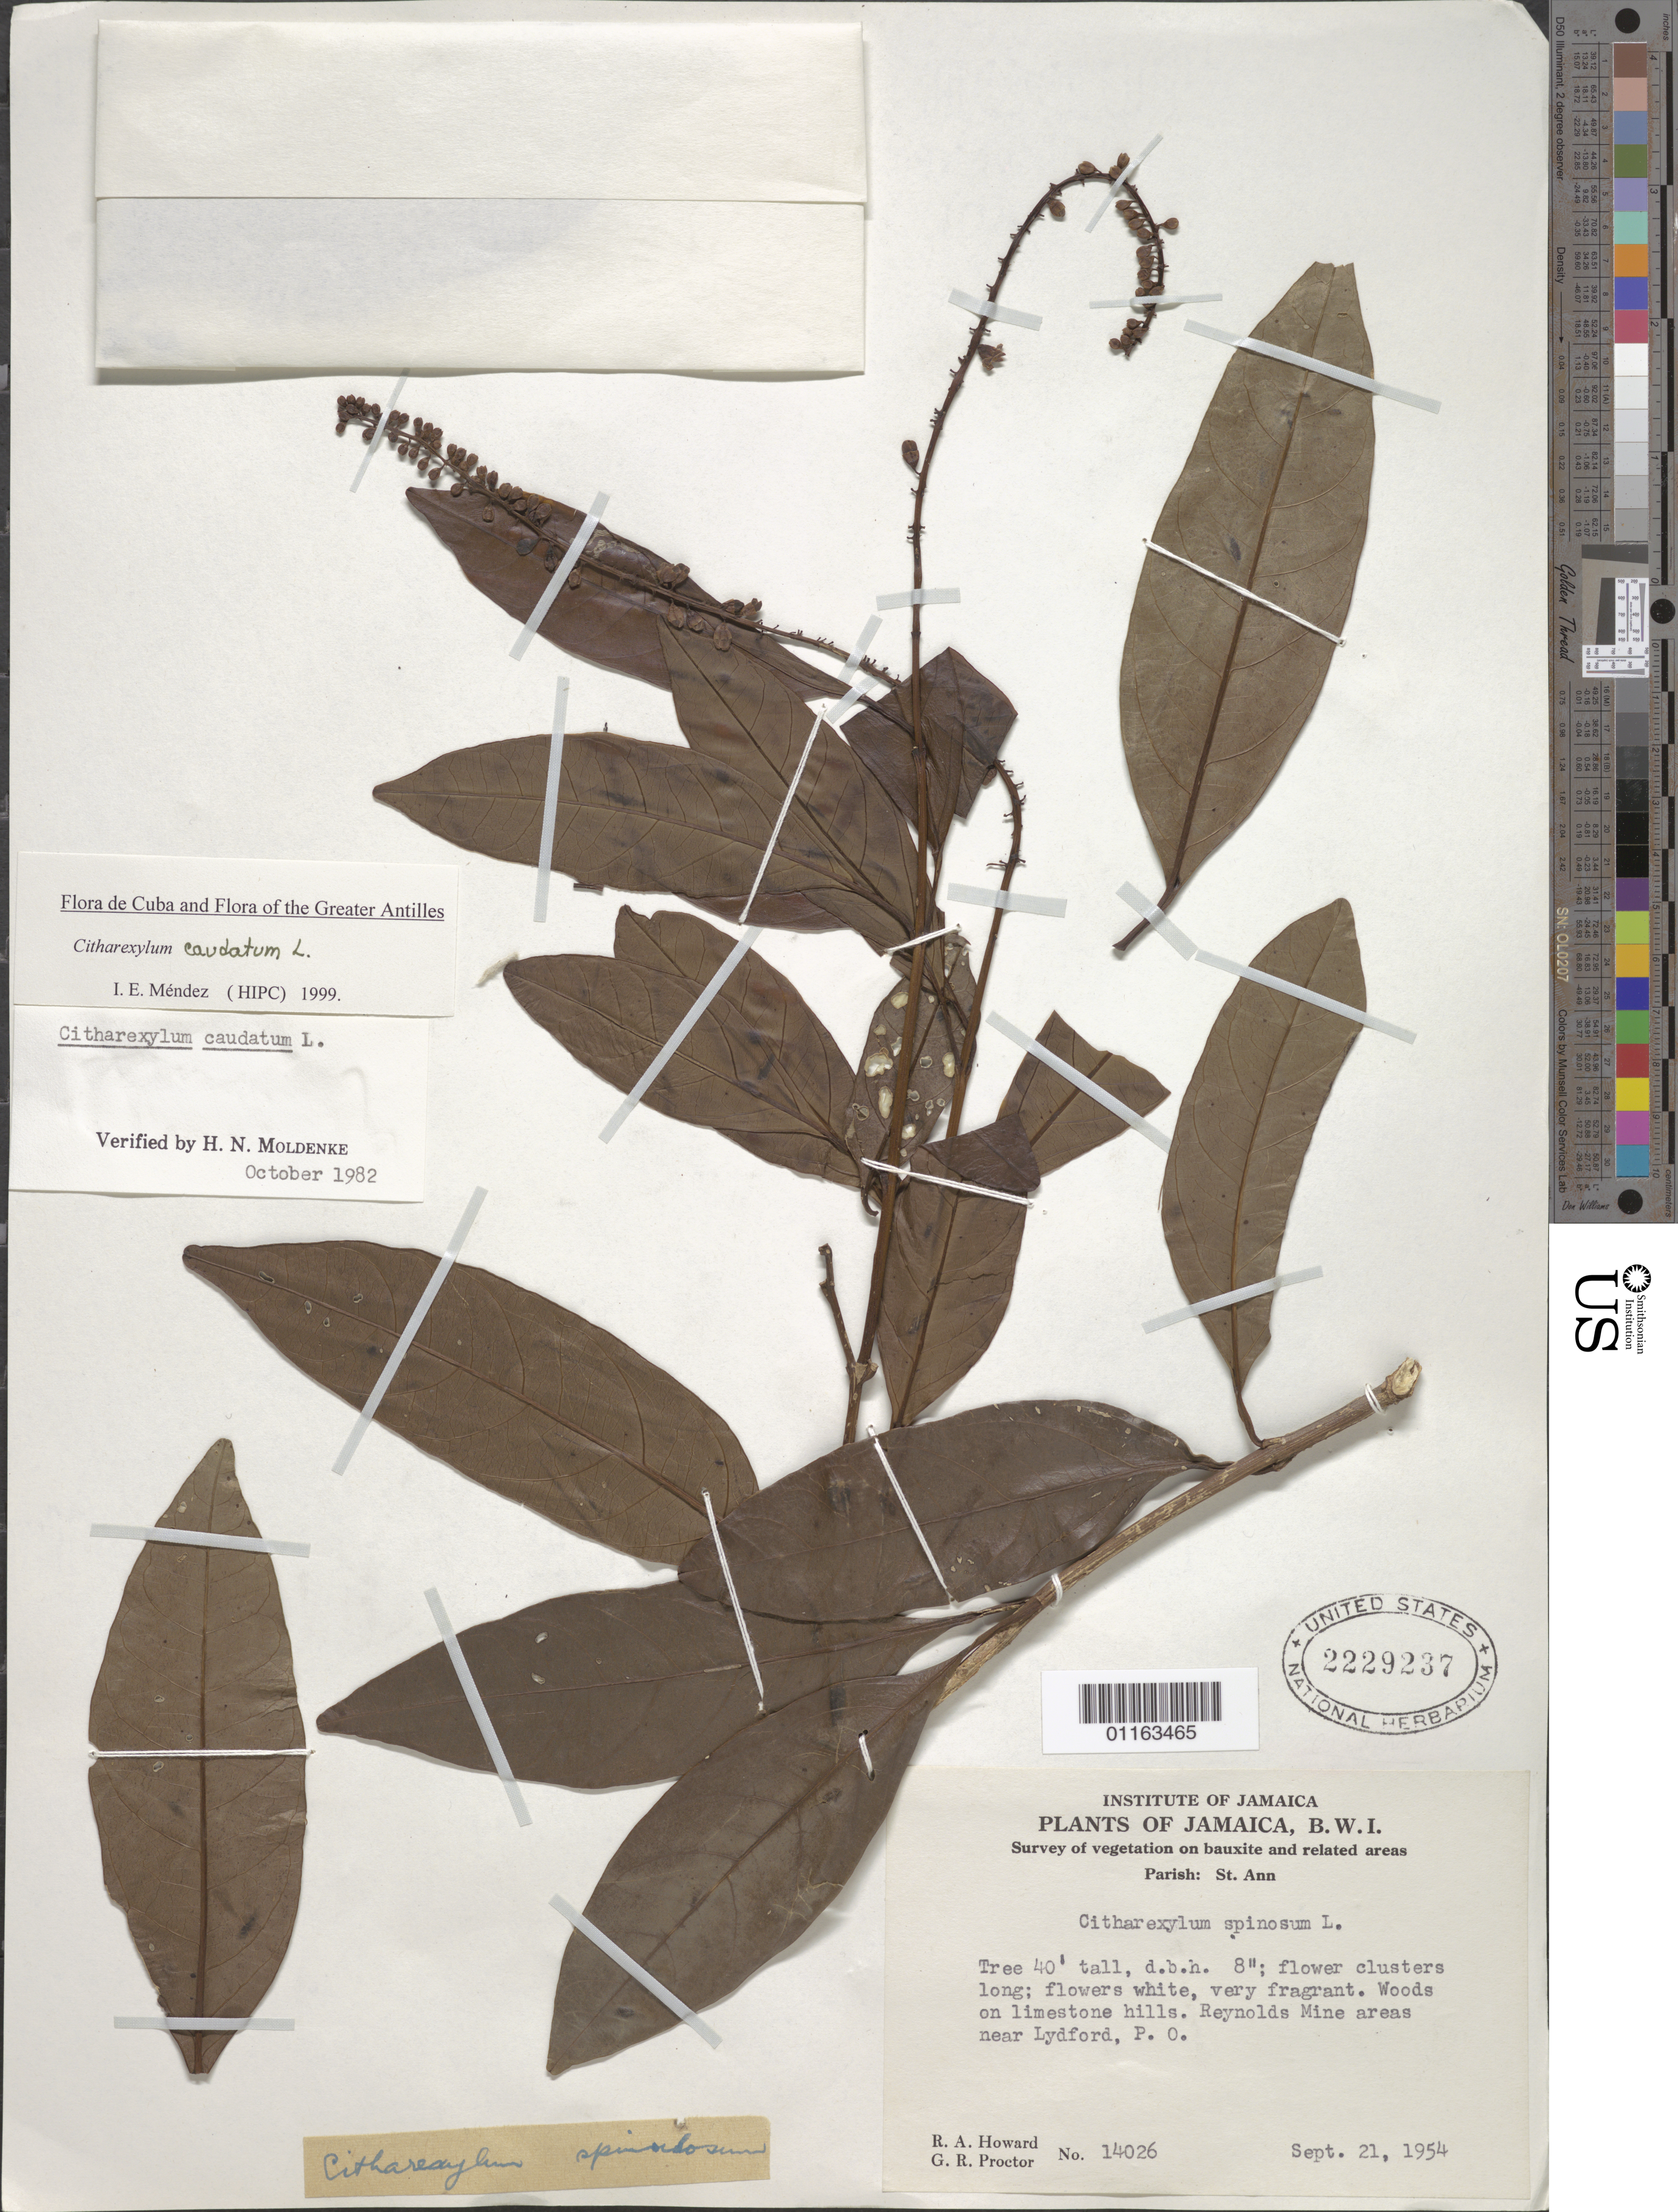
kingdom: Plantae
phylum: Tracheophyta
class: Magnoliopsida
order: Lamiales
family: Verbenaceae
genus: Citharexylum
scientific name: Citharexylum caudatum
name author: L.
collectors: R. A. Howard & G. R. Proctor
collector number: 14026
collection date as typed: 21 Sep 1954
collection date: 1954-09-21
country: Jamaica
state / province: Saint Ann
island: Jamaica I.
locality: Woods on limestone hills. Reynolds Mine areas near Lydford, P.O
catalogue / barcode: US 2229237